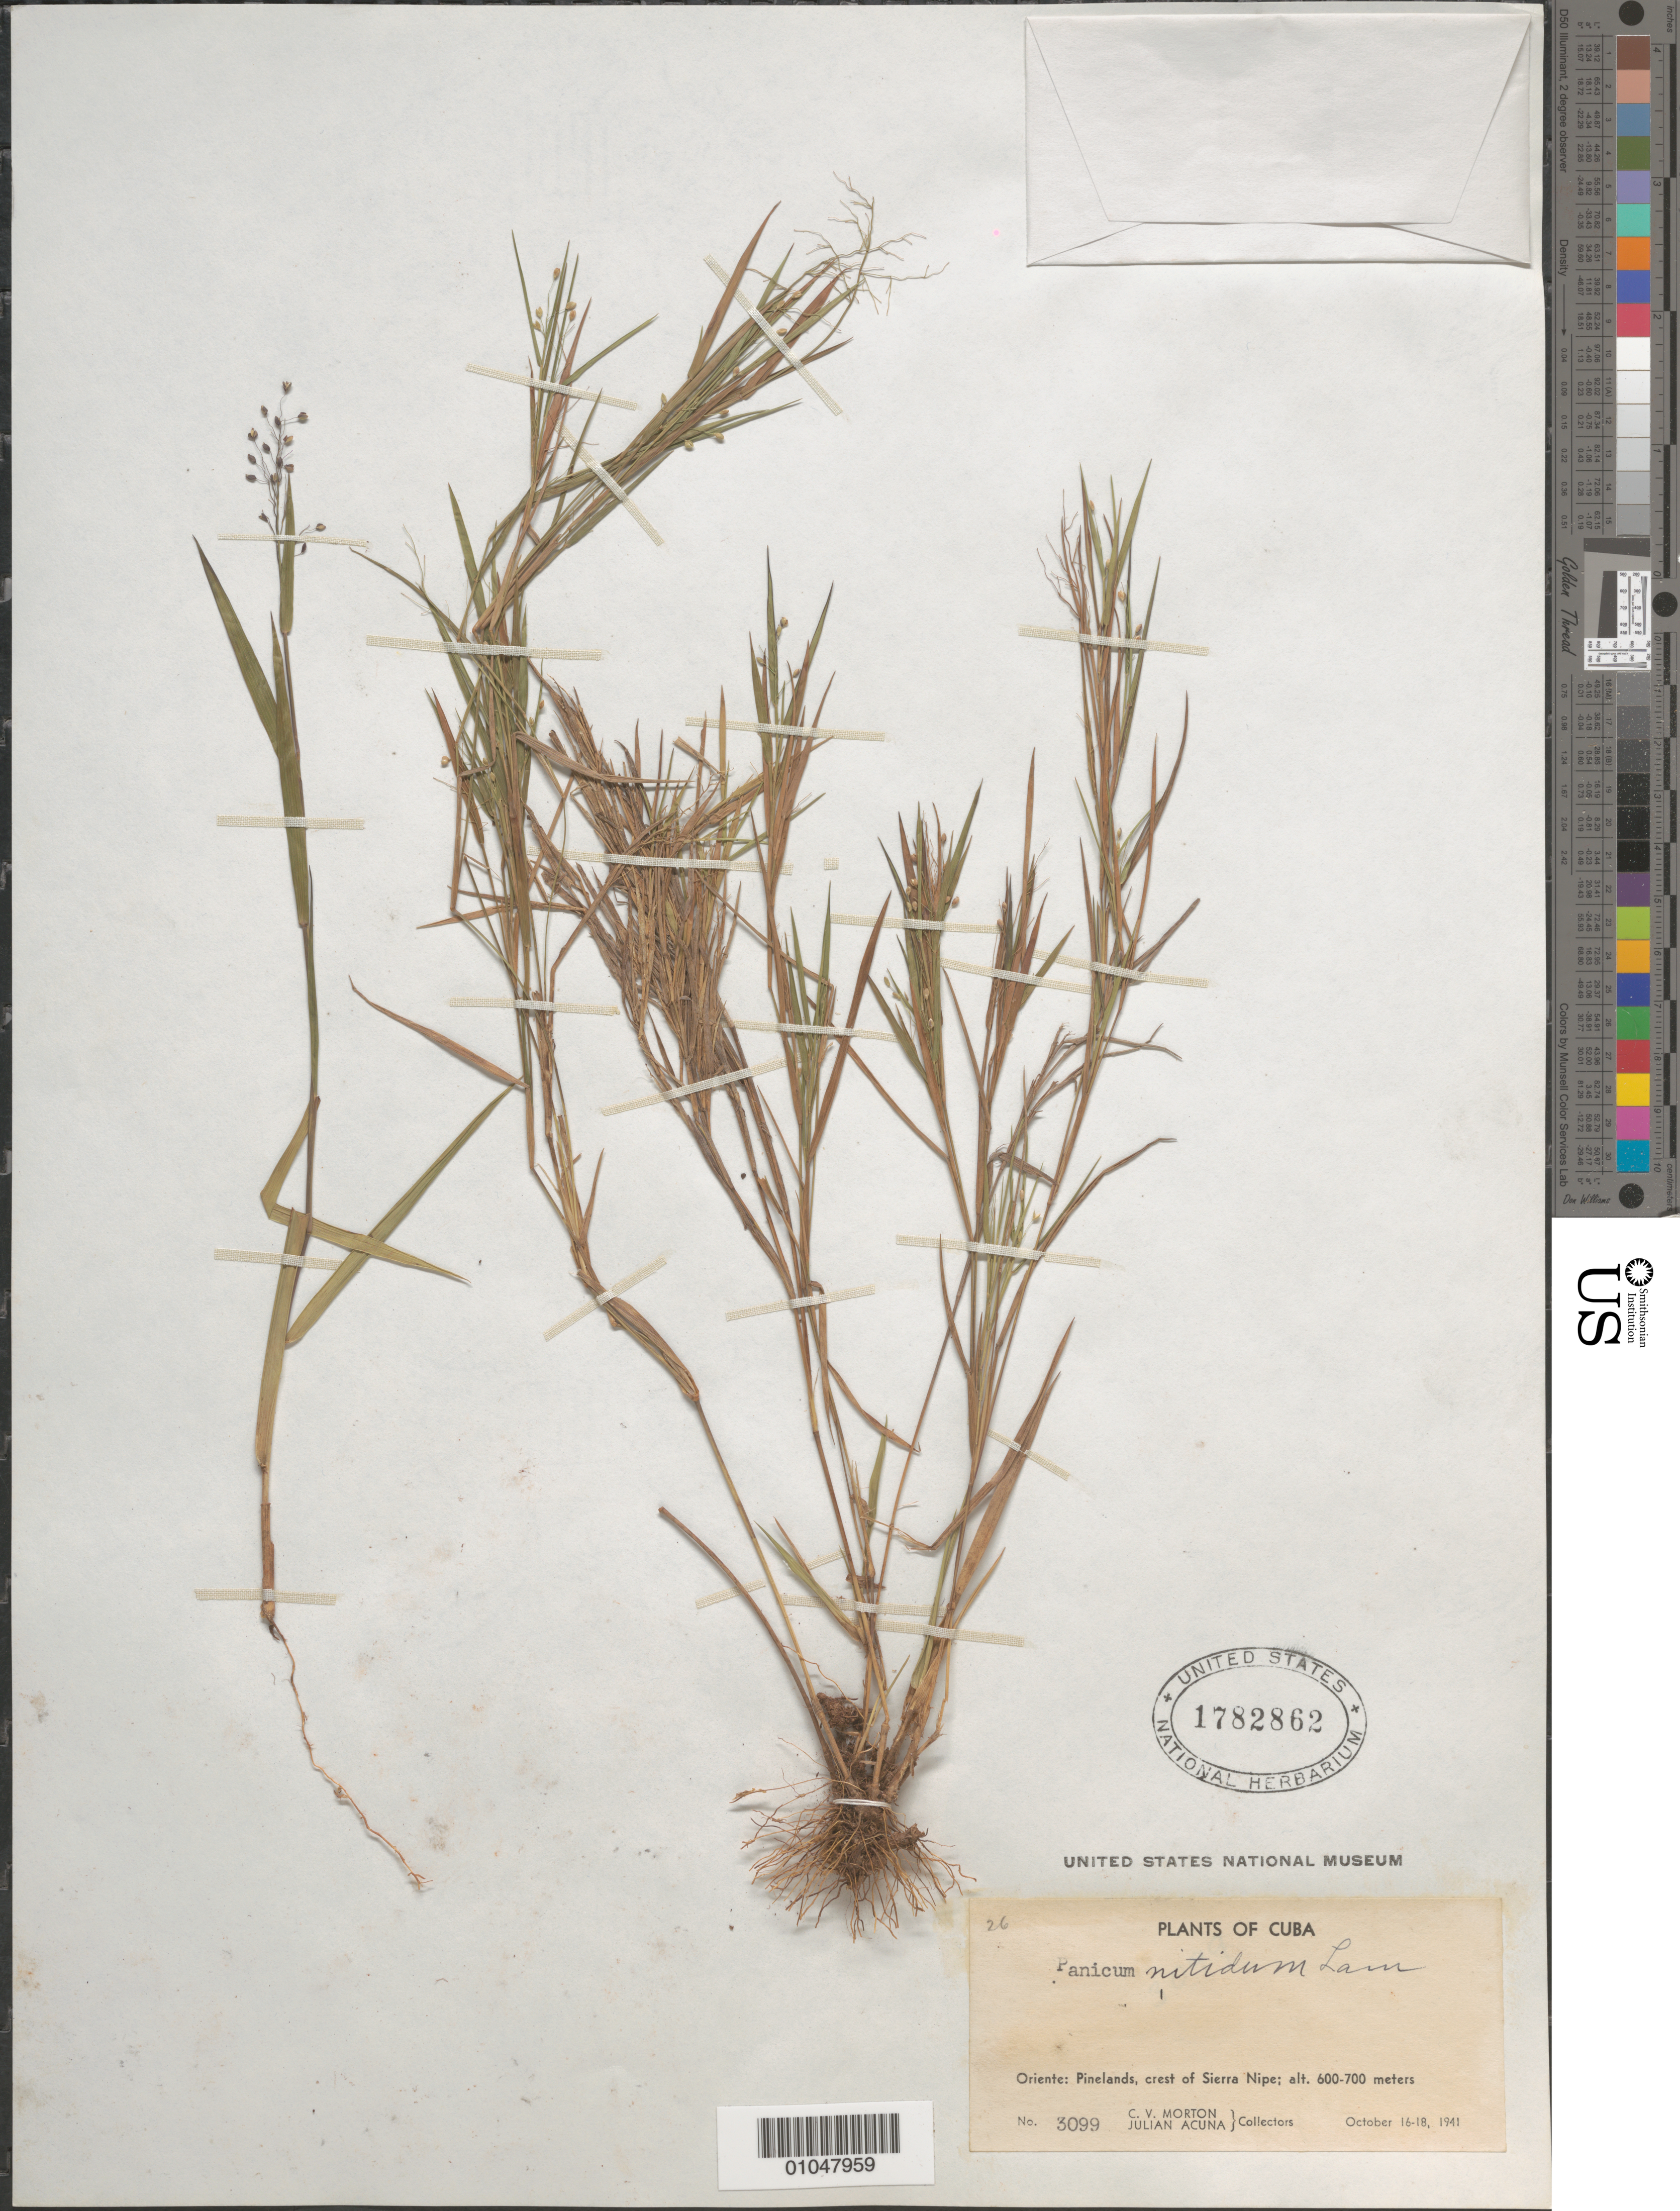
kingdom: Plantae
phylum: Tracheophyta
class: Liliopsida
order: Poales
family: Poaceae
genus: Panicum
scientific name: Panicum nitidum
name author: Lam.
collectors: C. V. Morton & J. Acuña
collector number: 3099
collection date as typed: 16 Oct 1941 to 18 Oct 1941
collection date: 1941-10-16/1941-10-18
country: Cuba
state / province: Holguín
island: Cuba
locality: Pinelands, crest of Sierra Nipe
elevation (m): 600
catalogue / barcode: US 1782862